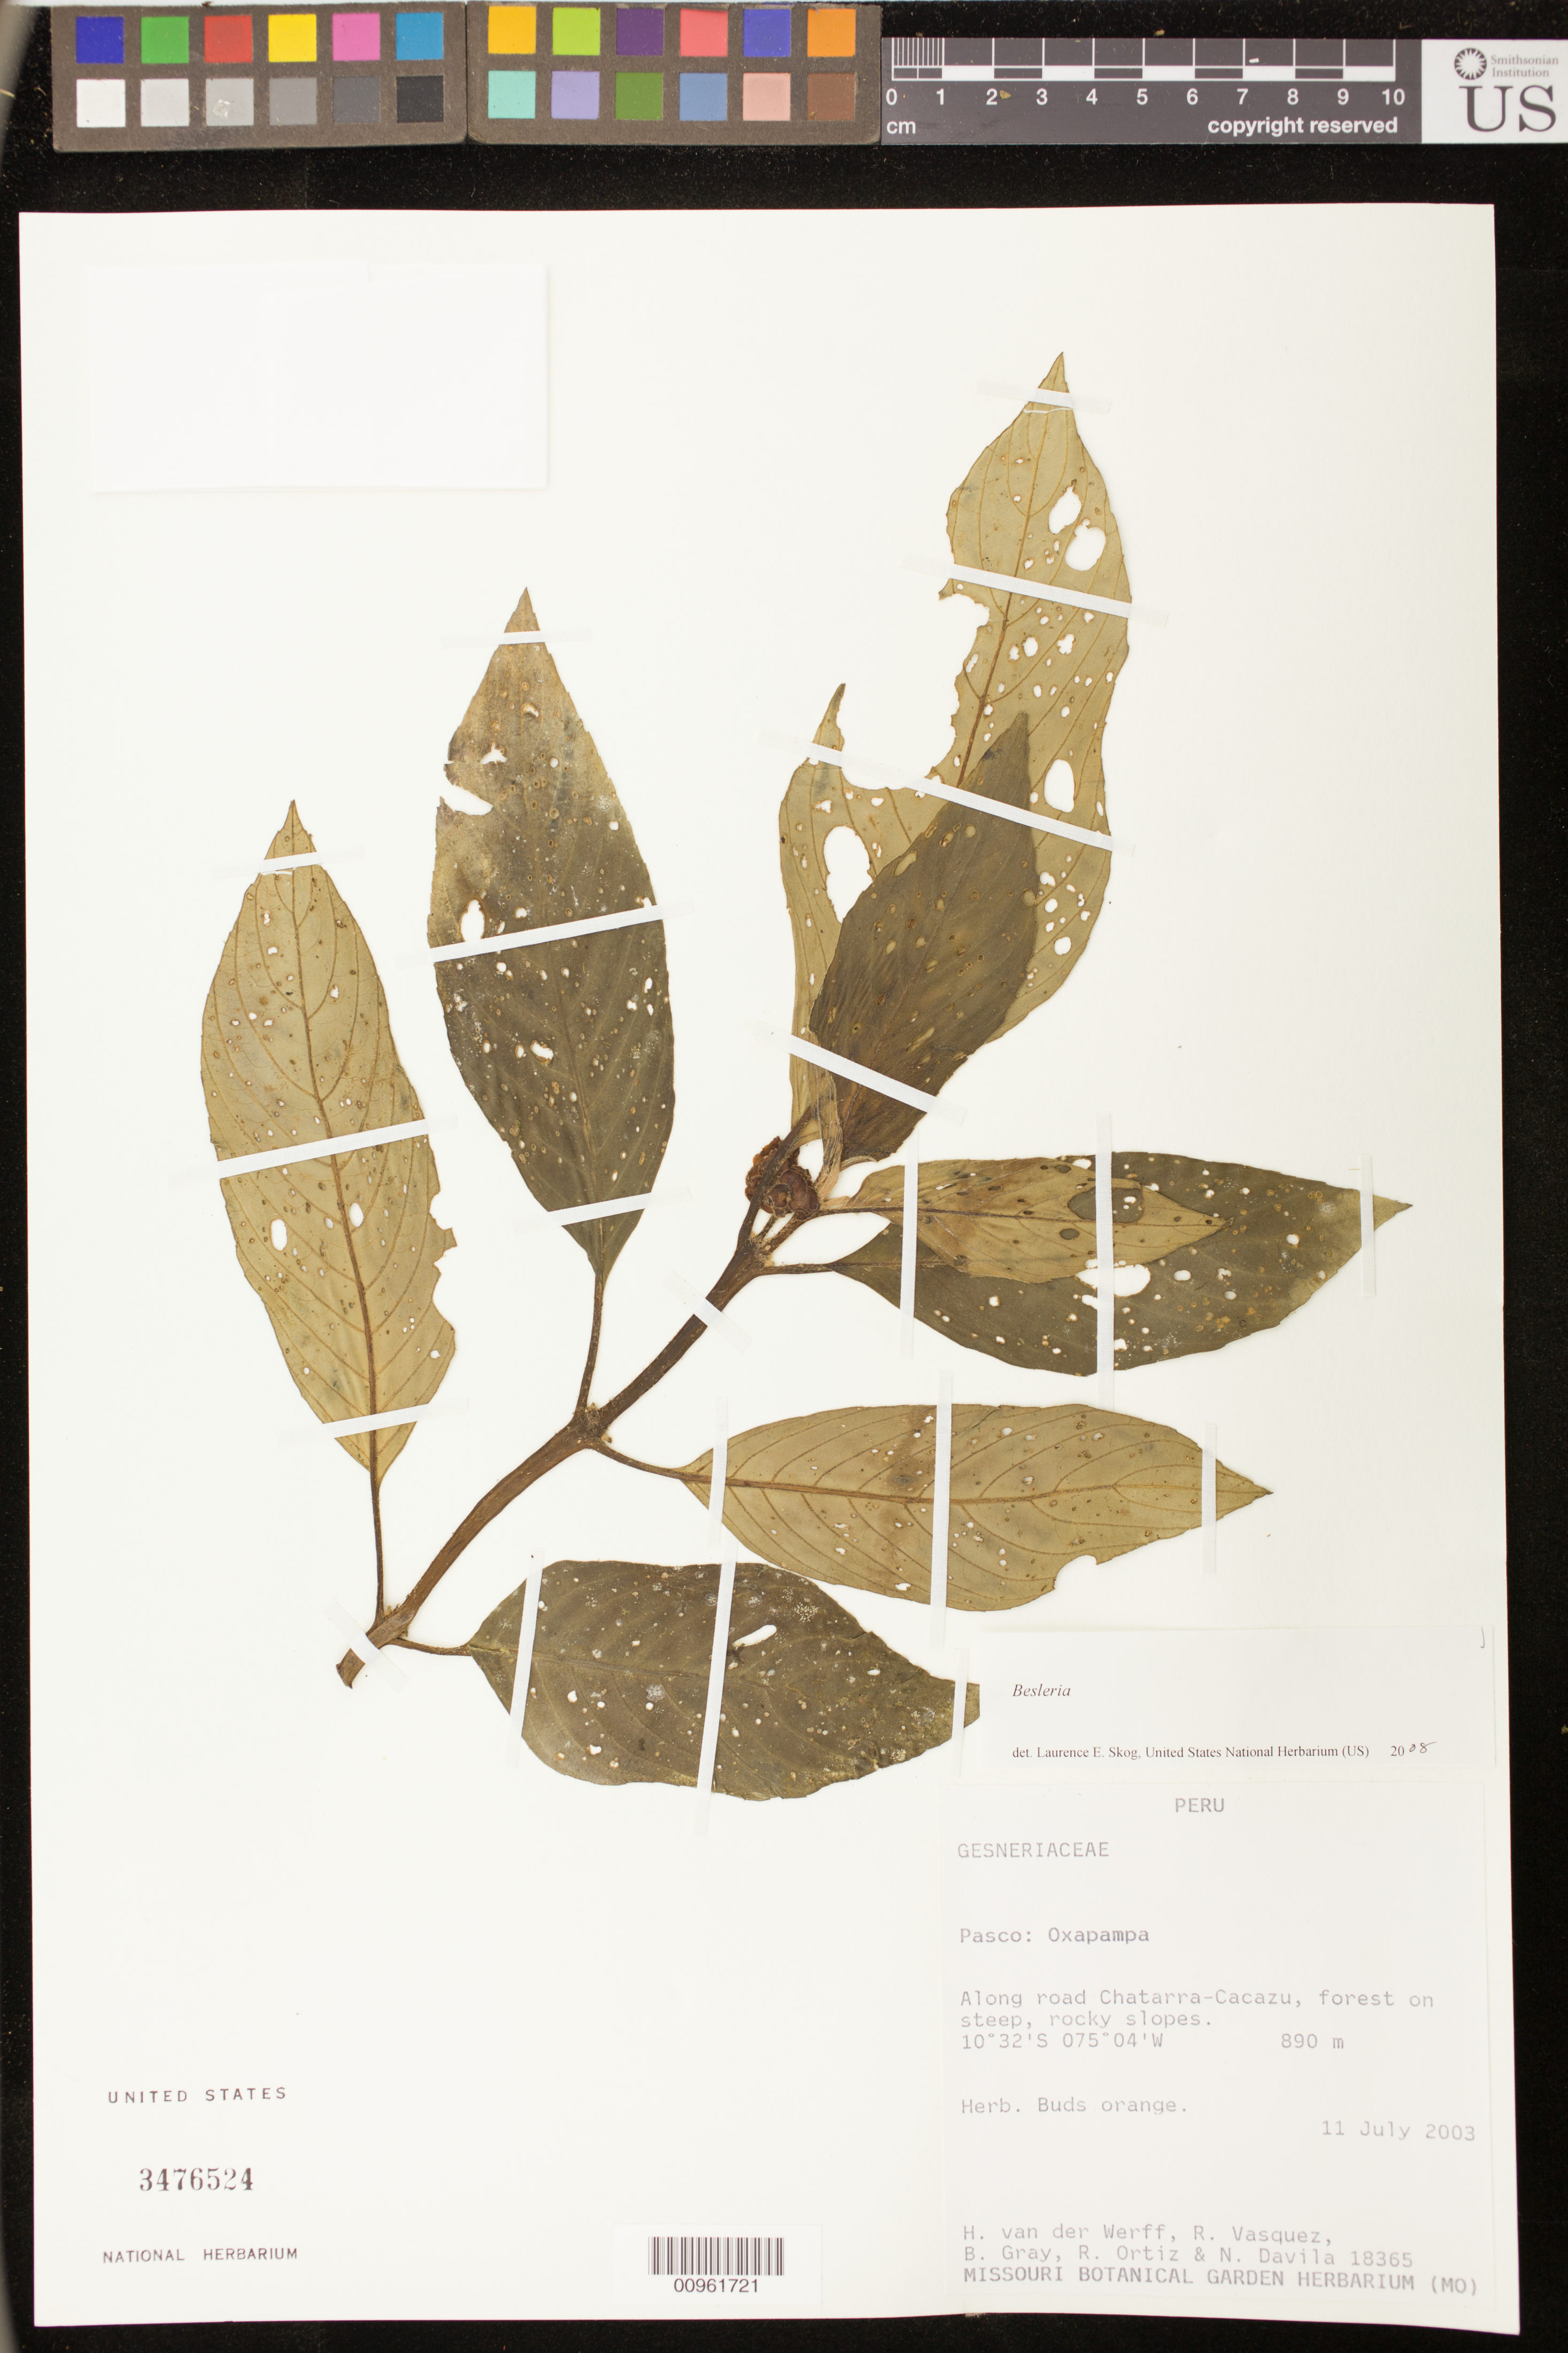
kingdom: Plantae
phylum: Tracheophyta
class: Magnoliopsida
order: Lamiales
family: Gesneriaceae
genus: Besleria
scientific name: Besleria sp.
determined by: Skog, Laurence E.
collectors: H. van der Werff, R. Vásquez, B. Gray, R. del C. Ortiz & N. Davila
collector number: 18365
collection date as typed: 11 Jul 2003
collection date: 2003-07-11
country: Peru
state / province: Pasco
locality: Pasco: Oxapampa. Along road Chatarra-Cacazu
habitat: Forest on steep, rocky slopes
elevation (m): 890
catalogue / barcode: US 3476524